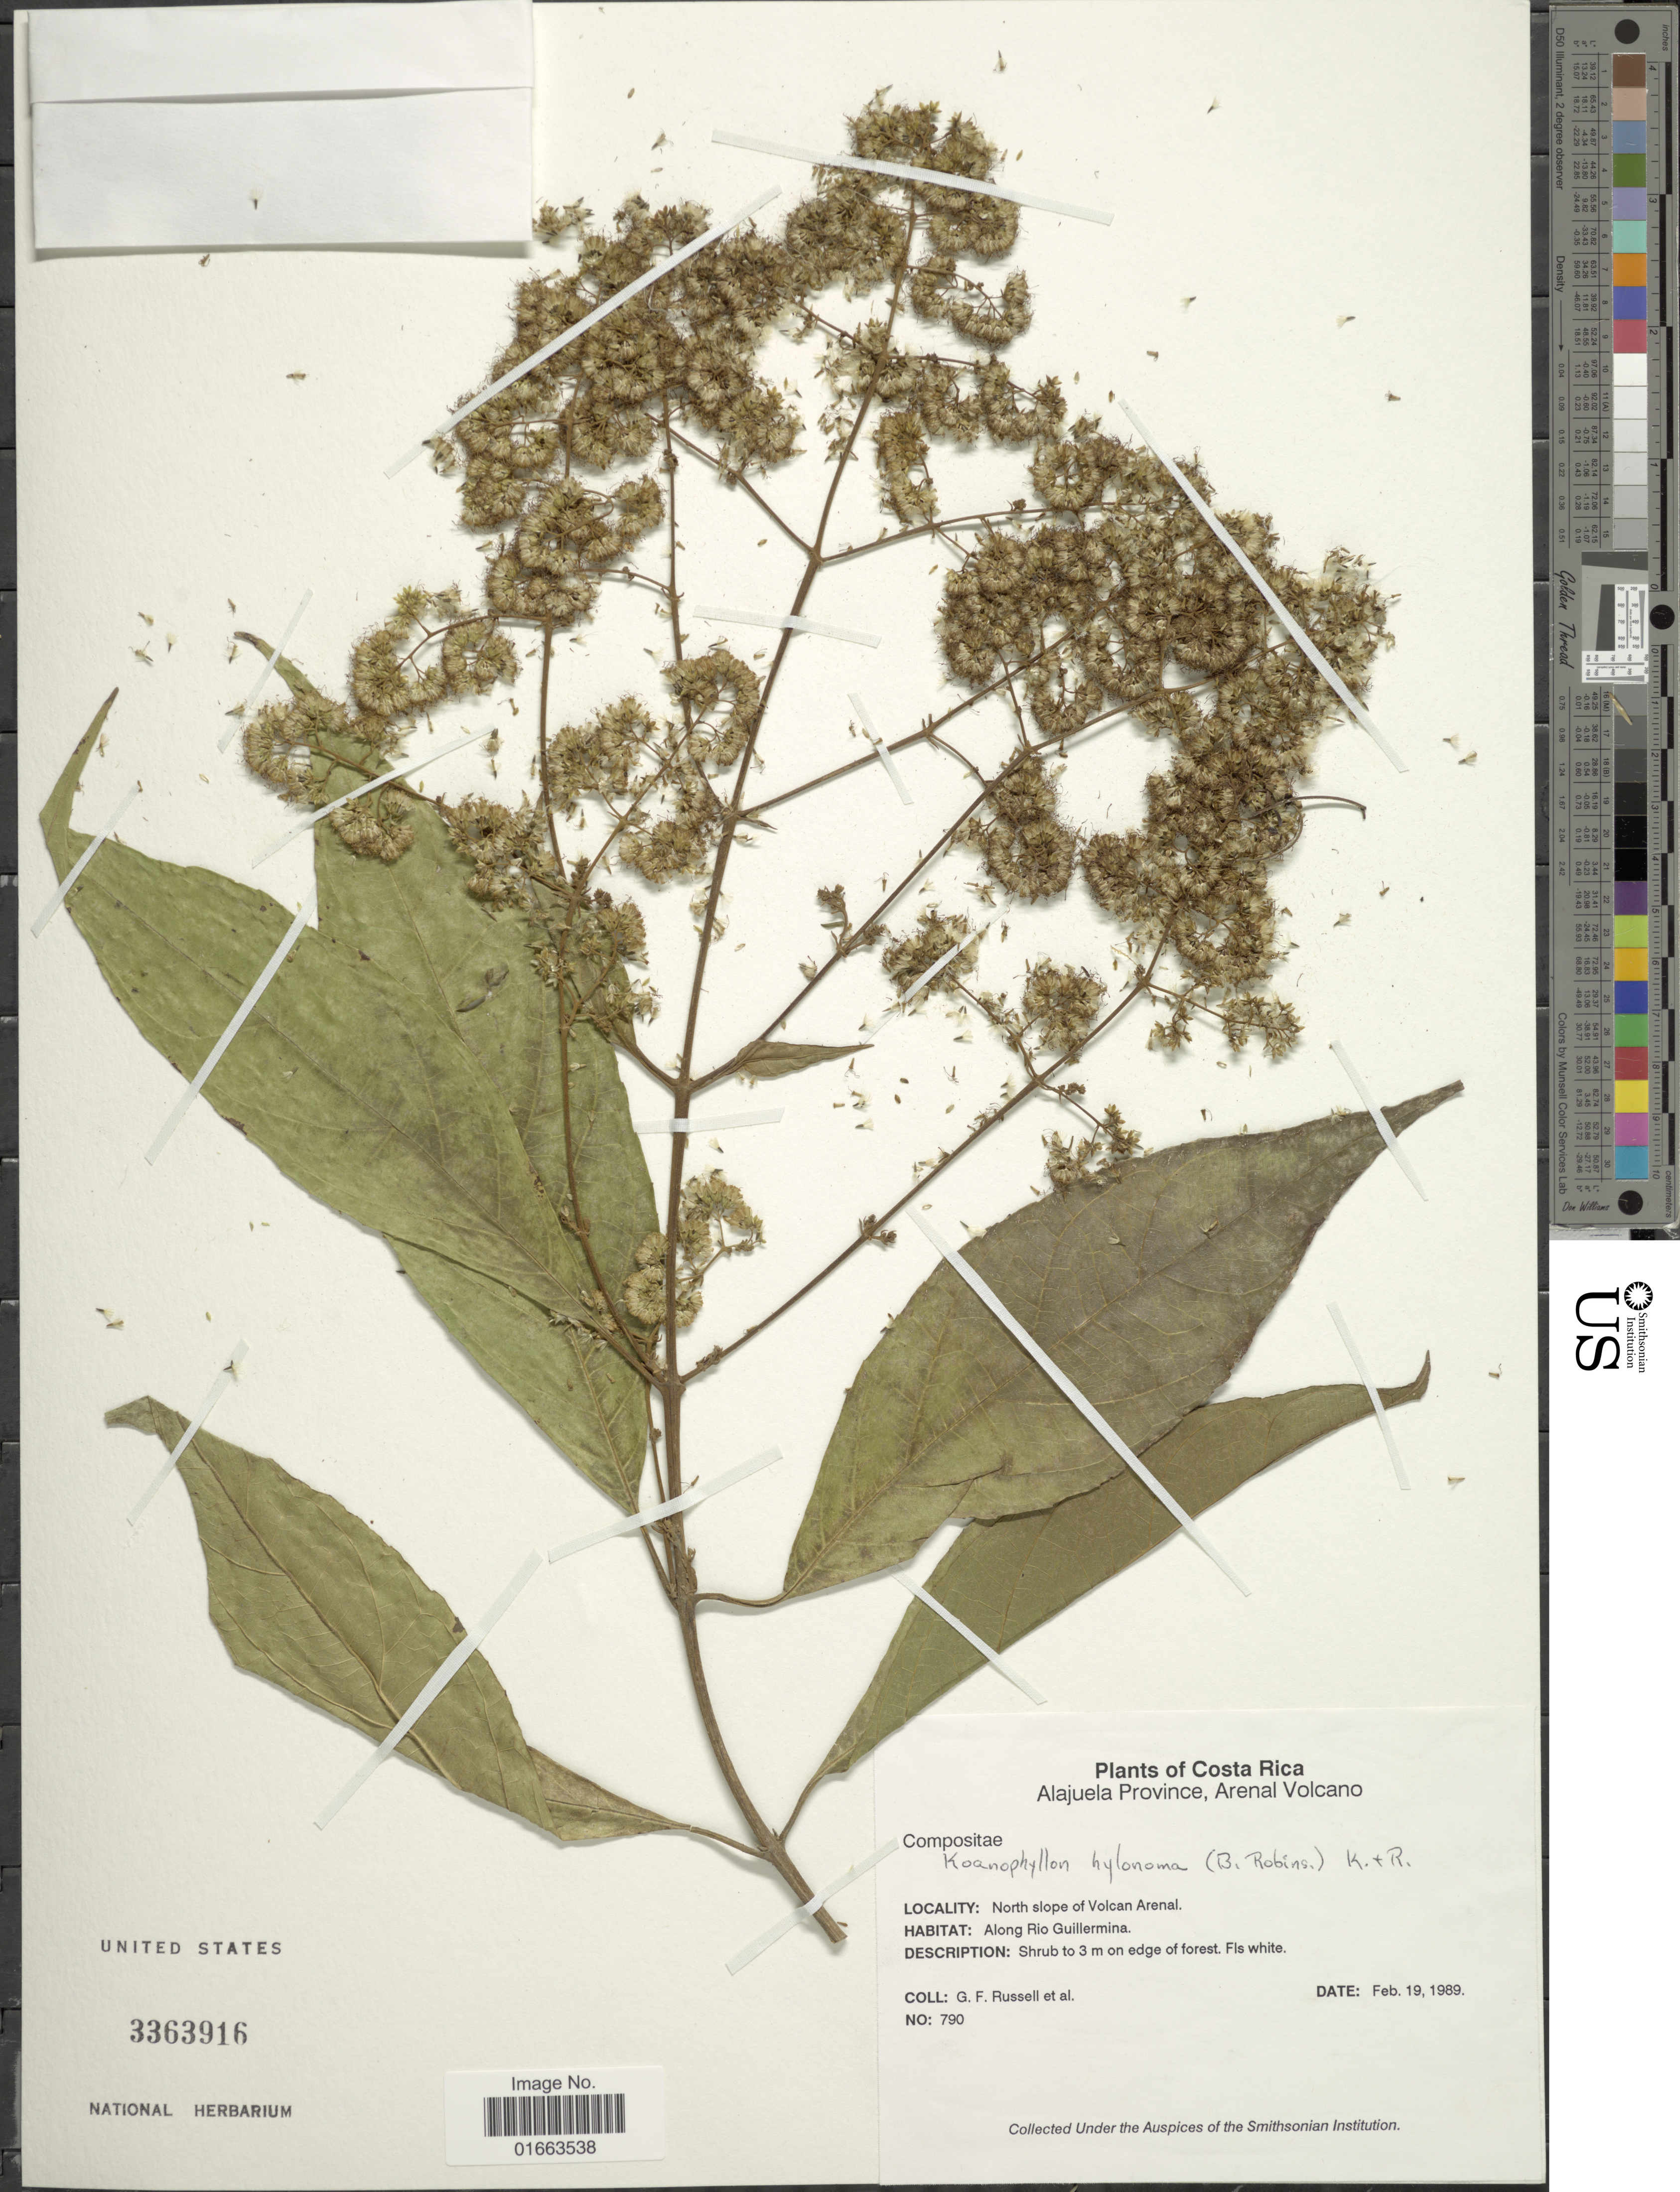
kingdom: Plantae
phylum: Tracheophyta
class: Magnoliopsida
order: Asterales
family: Asteraceae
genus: Koanophyllon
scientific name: Koanophyllon hylonoma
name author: (B.L. Rob.) R.M. King & H. Rob.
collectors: G. Russell & et al.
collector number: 790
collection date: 1989-02-19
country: Costa Rica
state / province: Alajuela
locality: Arenal Volcanao, North slope of Volcan Arenal, along Rio Guillermina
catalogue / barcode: US 3363916